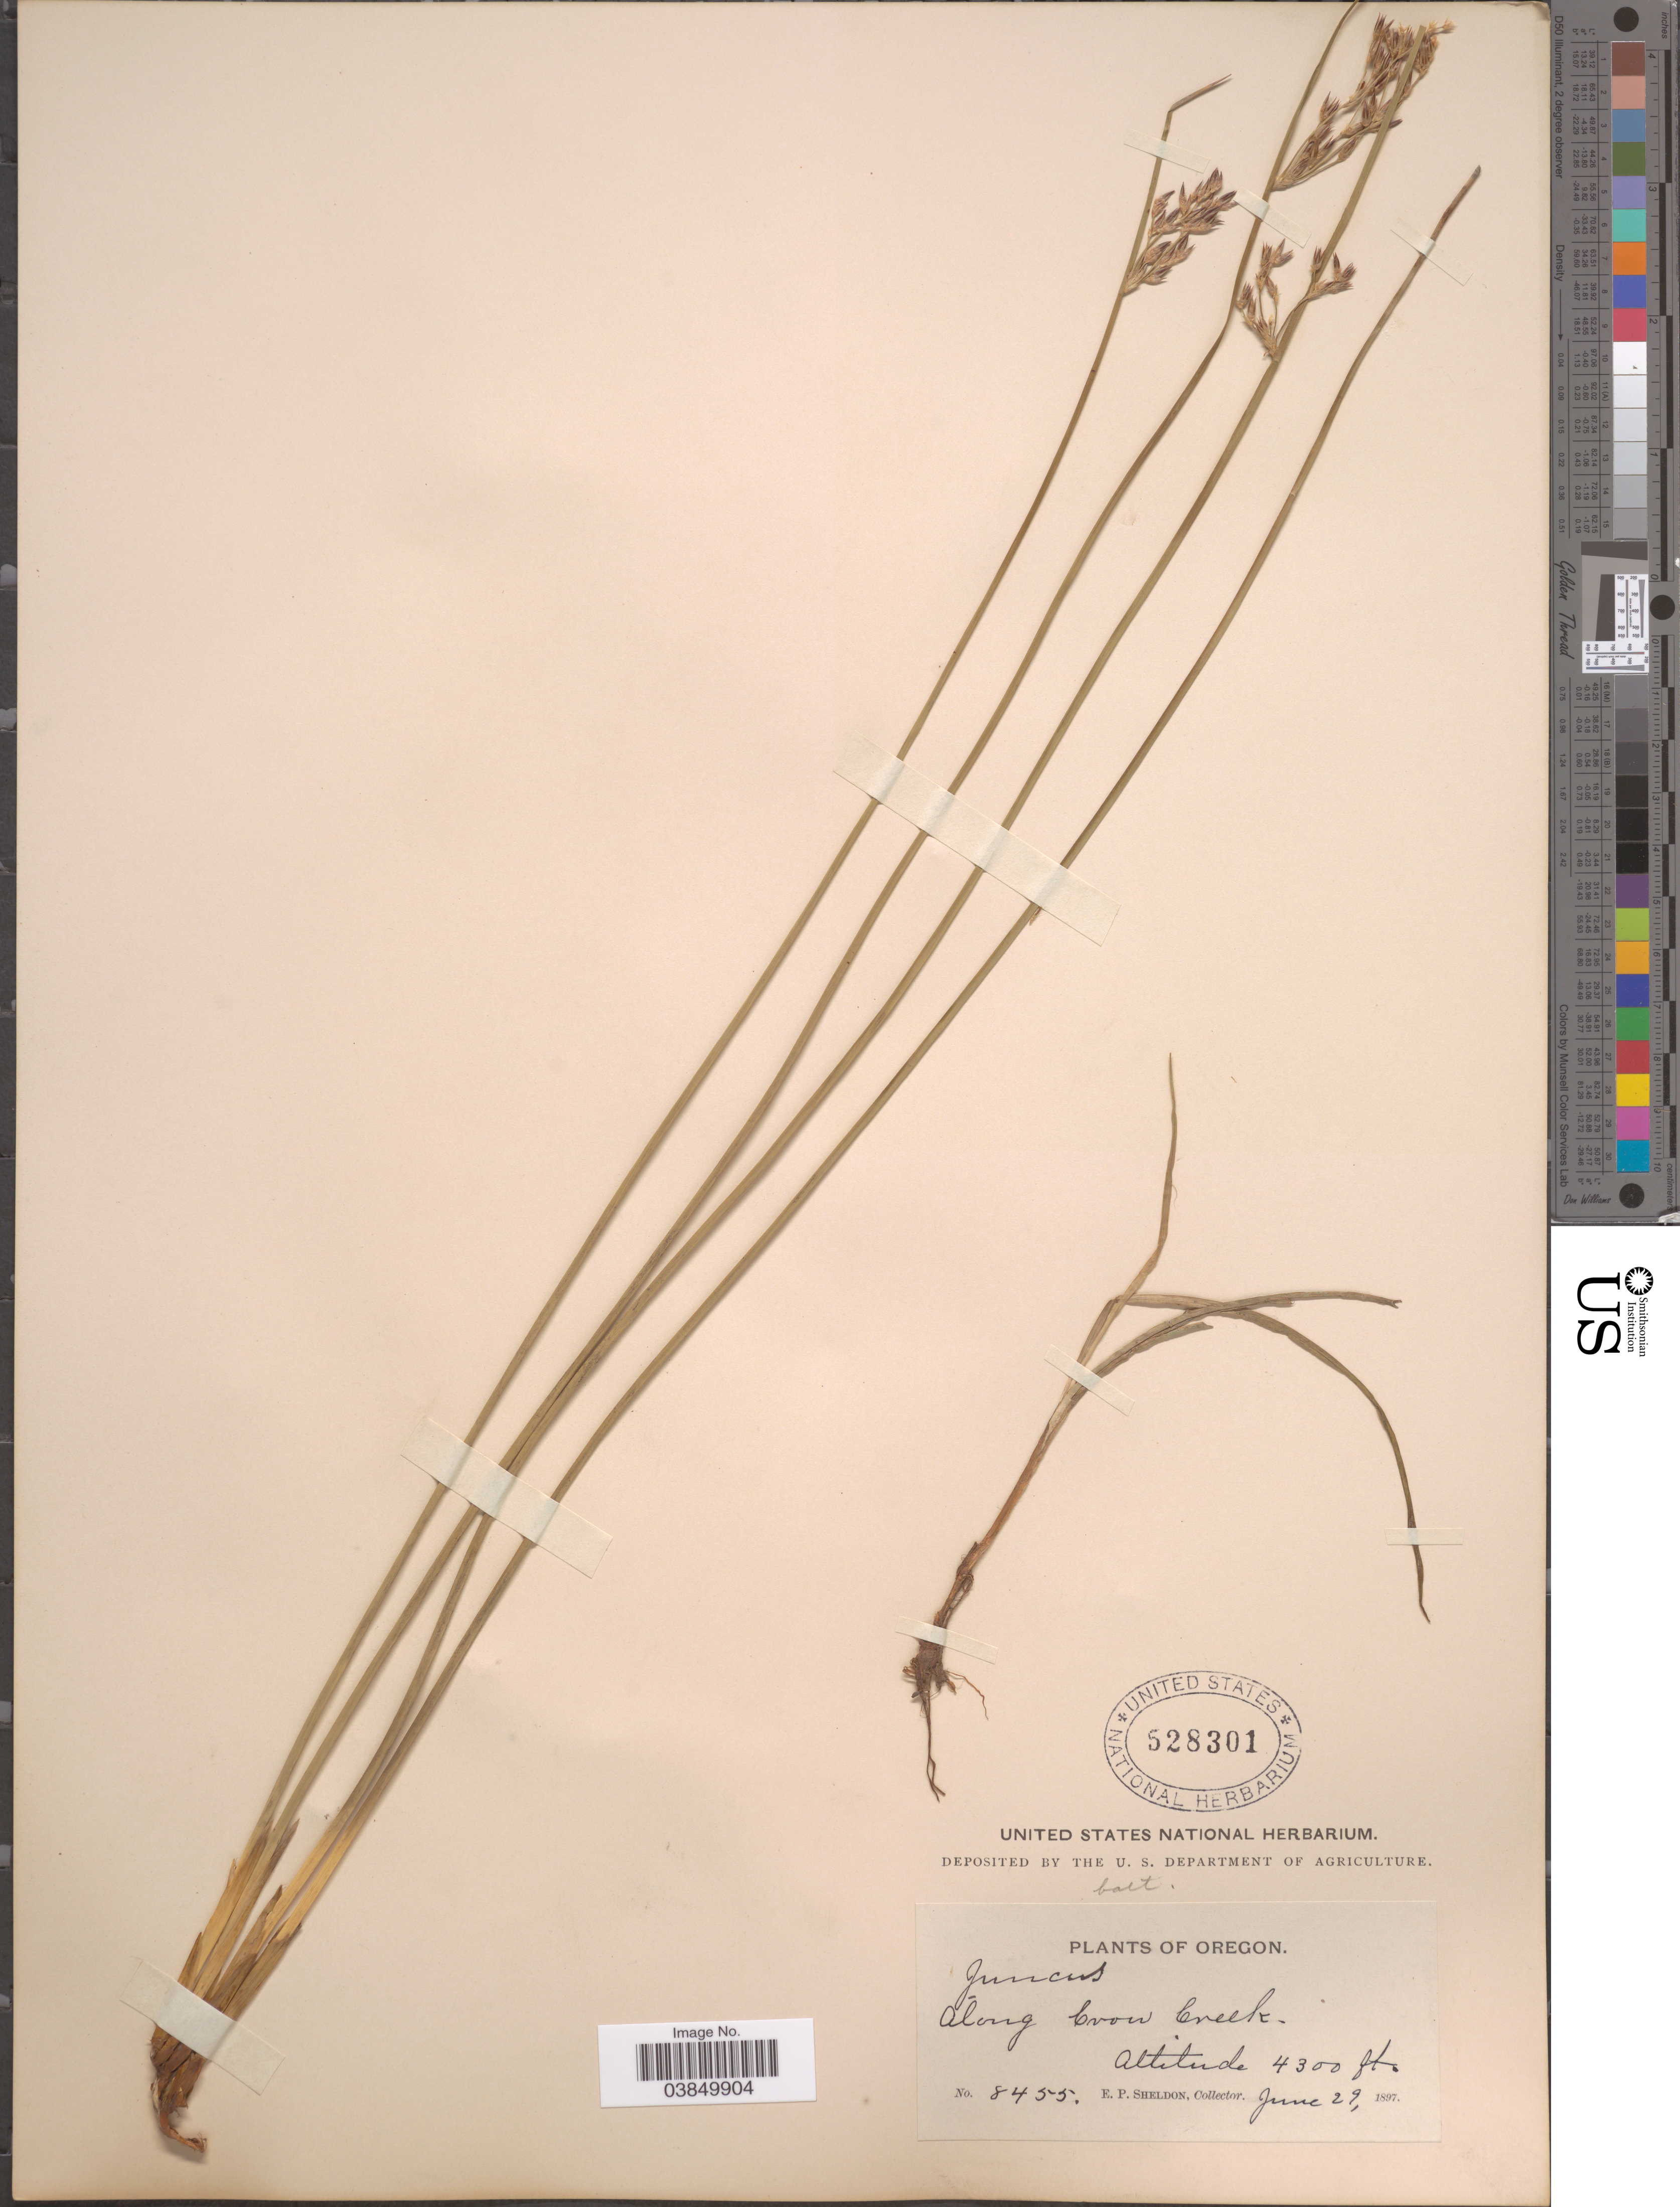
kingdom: Plantae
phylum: Tracheophyta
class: Liliopsida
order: Poales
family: Juncaceae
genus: Juncus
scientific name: Juncus balticus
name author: Willd.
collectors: E. P. Sheldon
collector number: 8455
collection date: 1897-06-29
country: United States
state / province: Oregon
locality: Along Crow Creek.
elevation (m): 1311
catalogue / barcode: US 528301